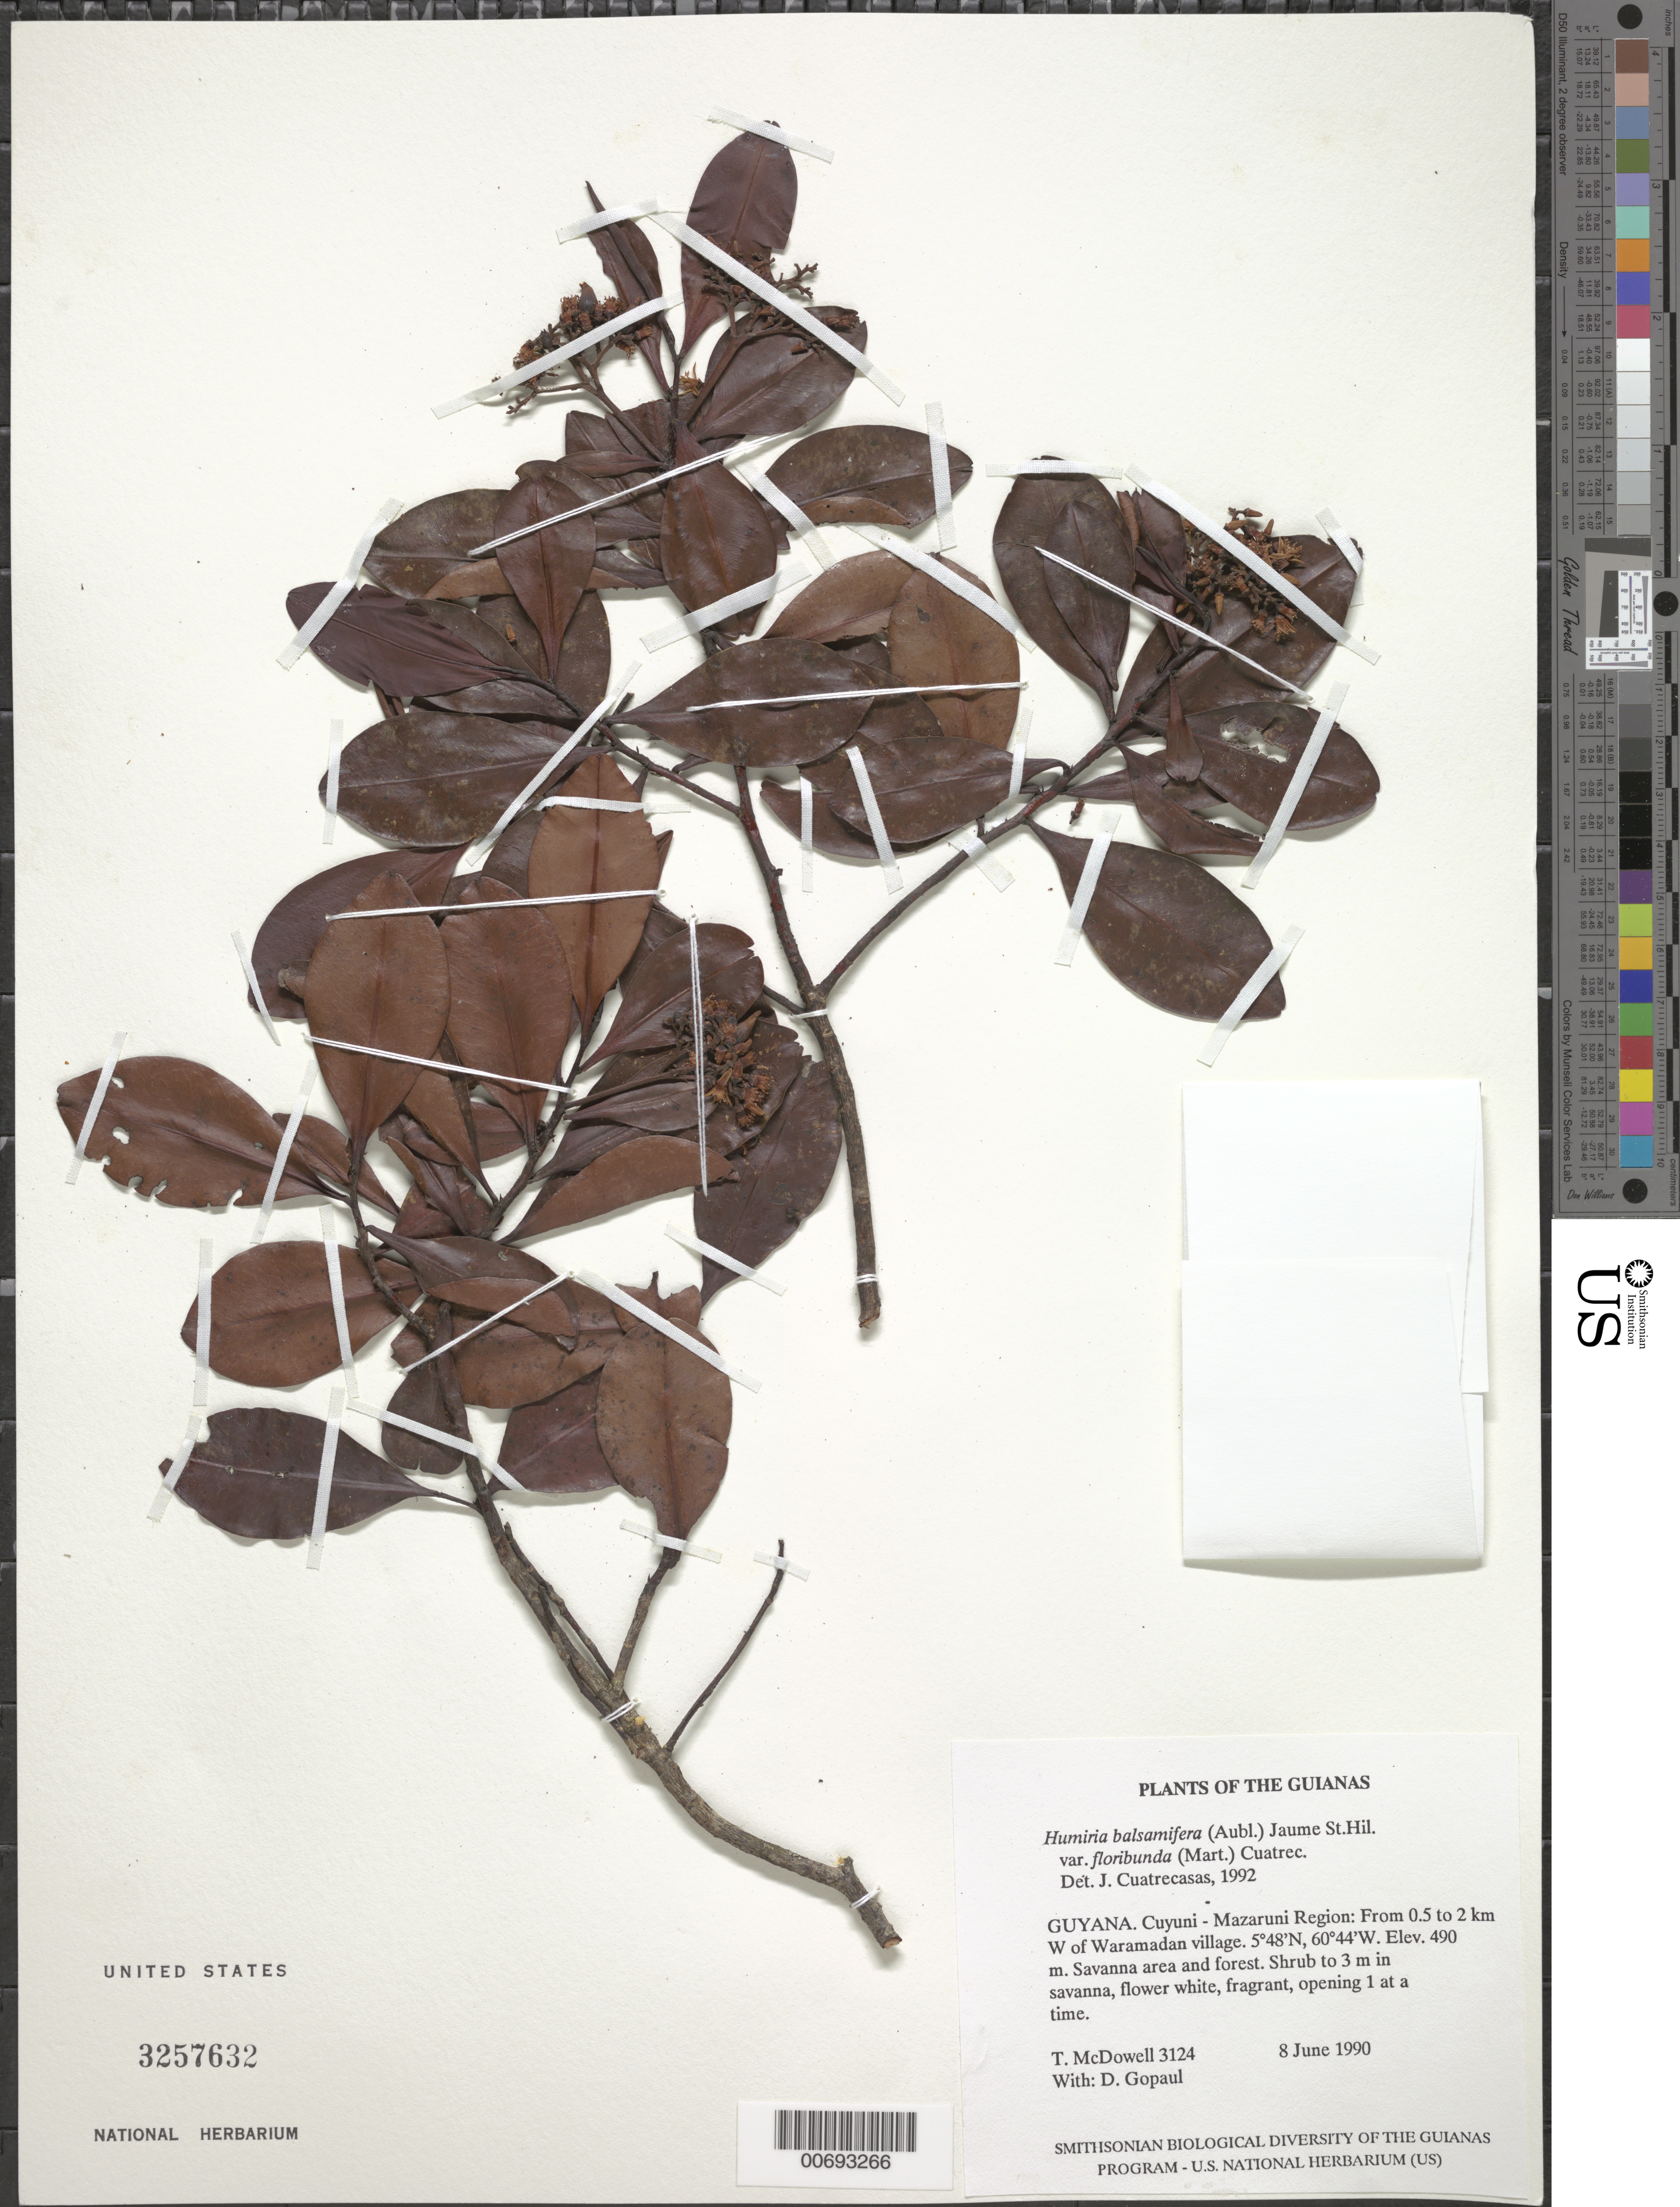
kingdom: Plantae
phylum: Tracheophyta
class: Magnoliopsida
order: Malpighiales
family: Humiriaceae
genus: Humiria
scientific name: Humiria balsamifera var. floribunda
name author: (Mart.) Cuatrec.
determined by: Cuatrecasas, J.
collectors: T. McDowell & D. Gopaul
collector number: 3124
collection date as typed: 8 June 1990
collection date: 1990-06-08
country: Guyana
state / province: Cuyuni-Mazaruni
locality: From 0.5 to 2 km W of Waramadan village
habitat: Savanna area and forest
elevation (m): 490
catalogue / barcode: US 3257632